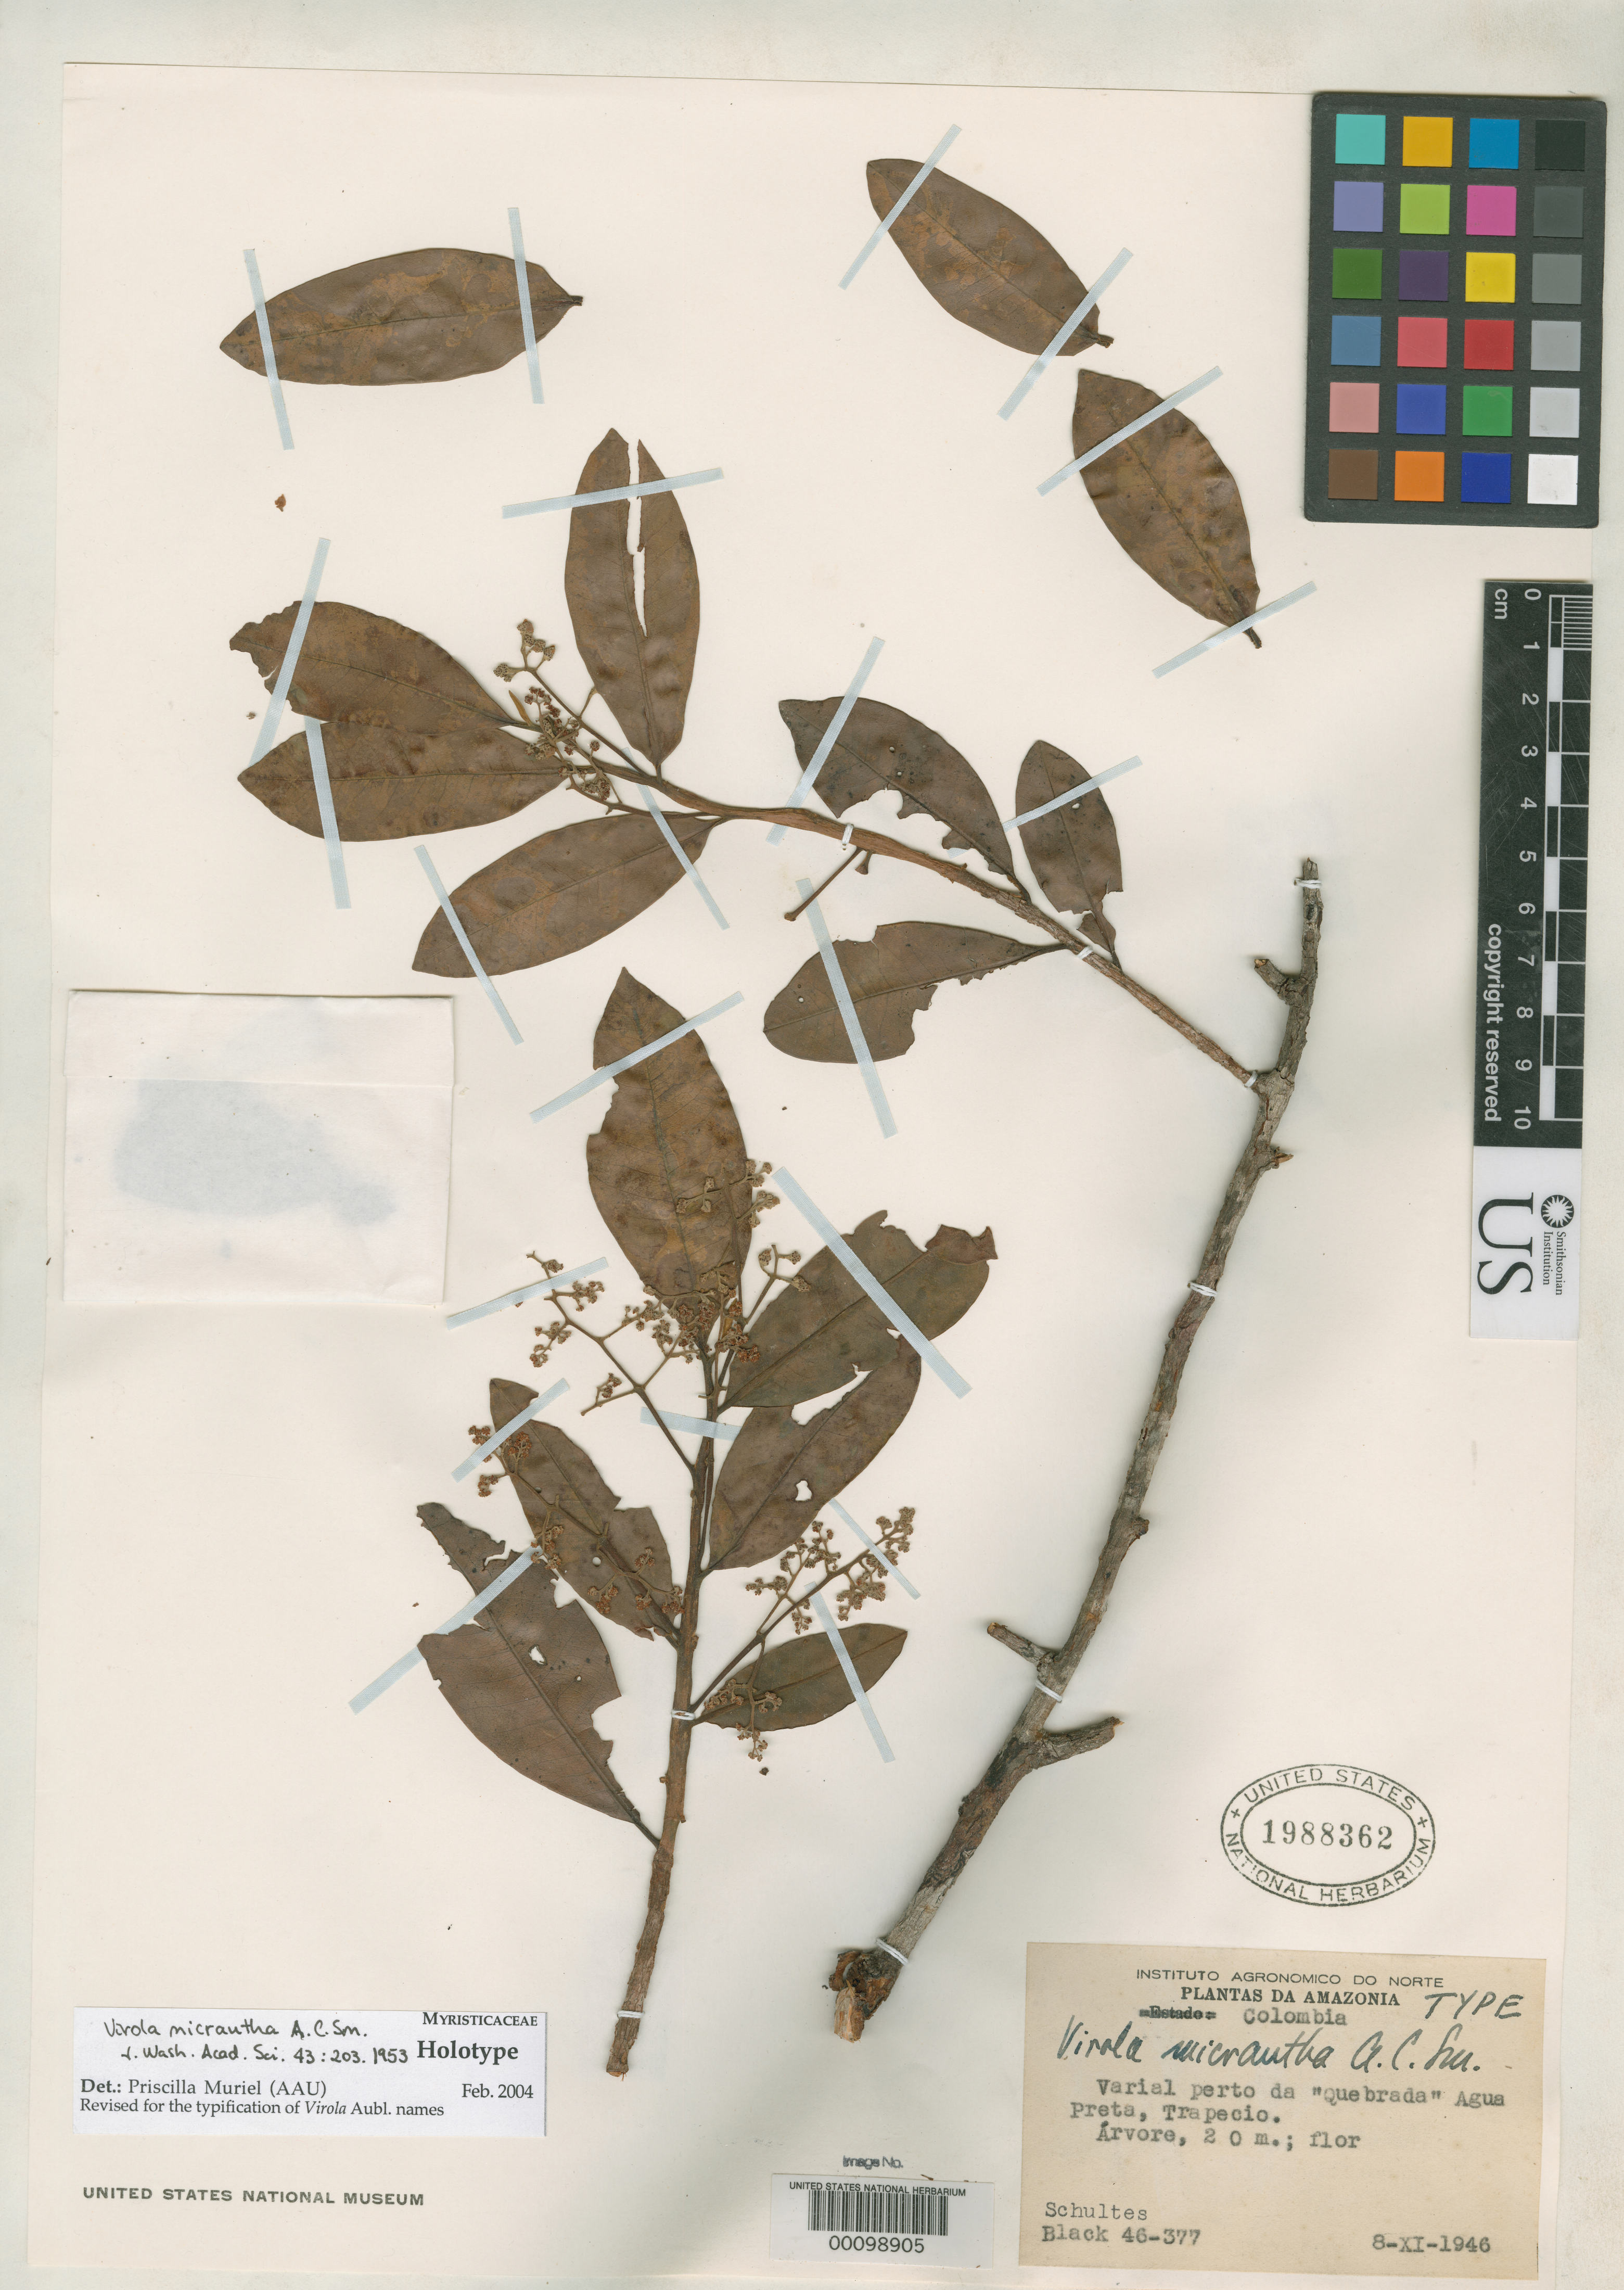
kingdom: Plantae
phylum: Tracheophyta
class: Magnoliopsida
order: Magnoliales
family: Myristicaceae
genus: Virola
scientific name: Virola micrantha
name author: A.C. Sm.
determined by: Muriel M., P., AAU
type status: Holotype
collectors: R. E. Schultes & G. A. Black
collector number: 46-377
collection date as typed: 08 Nov 1946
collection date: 1946-11-08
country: Colombia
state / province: Amazônas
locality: Varial perto da "Quebrada" Agua Preta, Trapecio.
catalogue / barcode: US 1988362